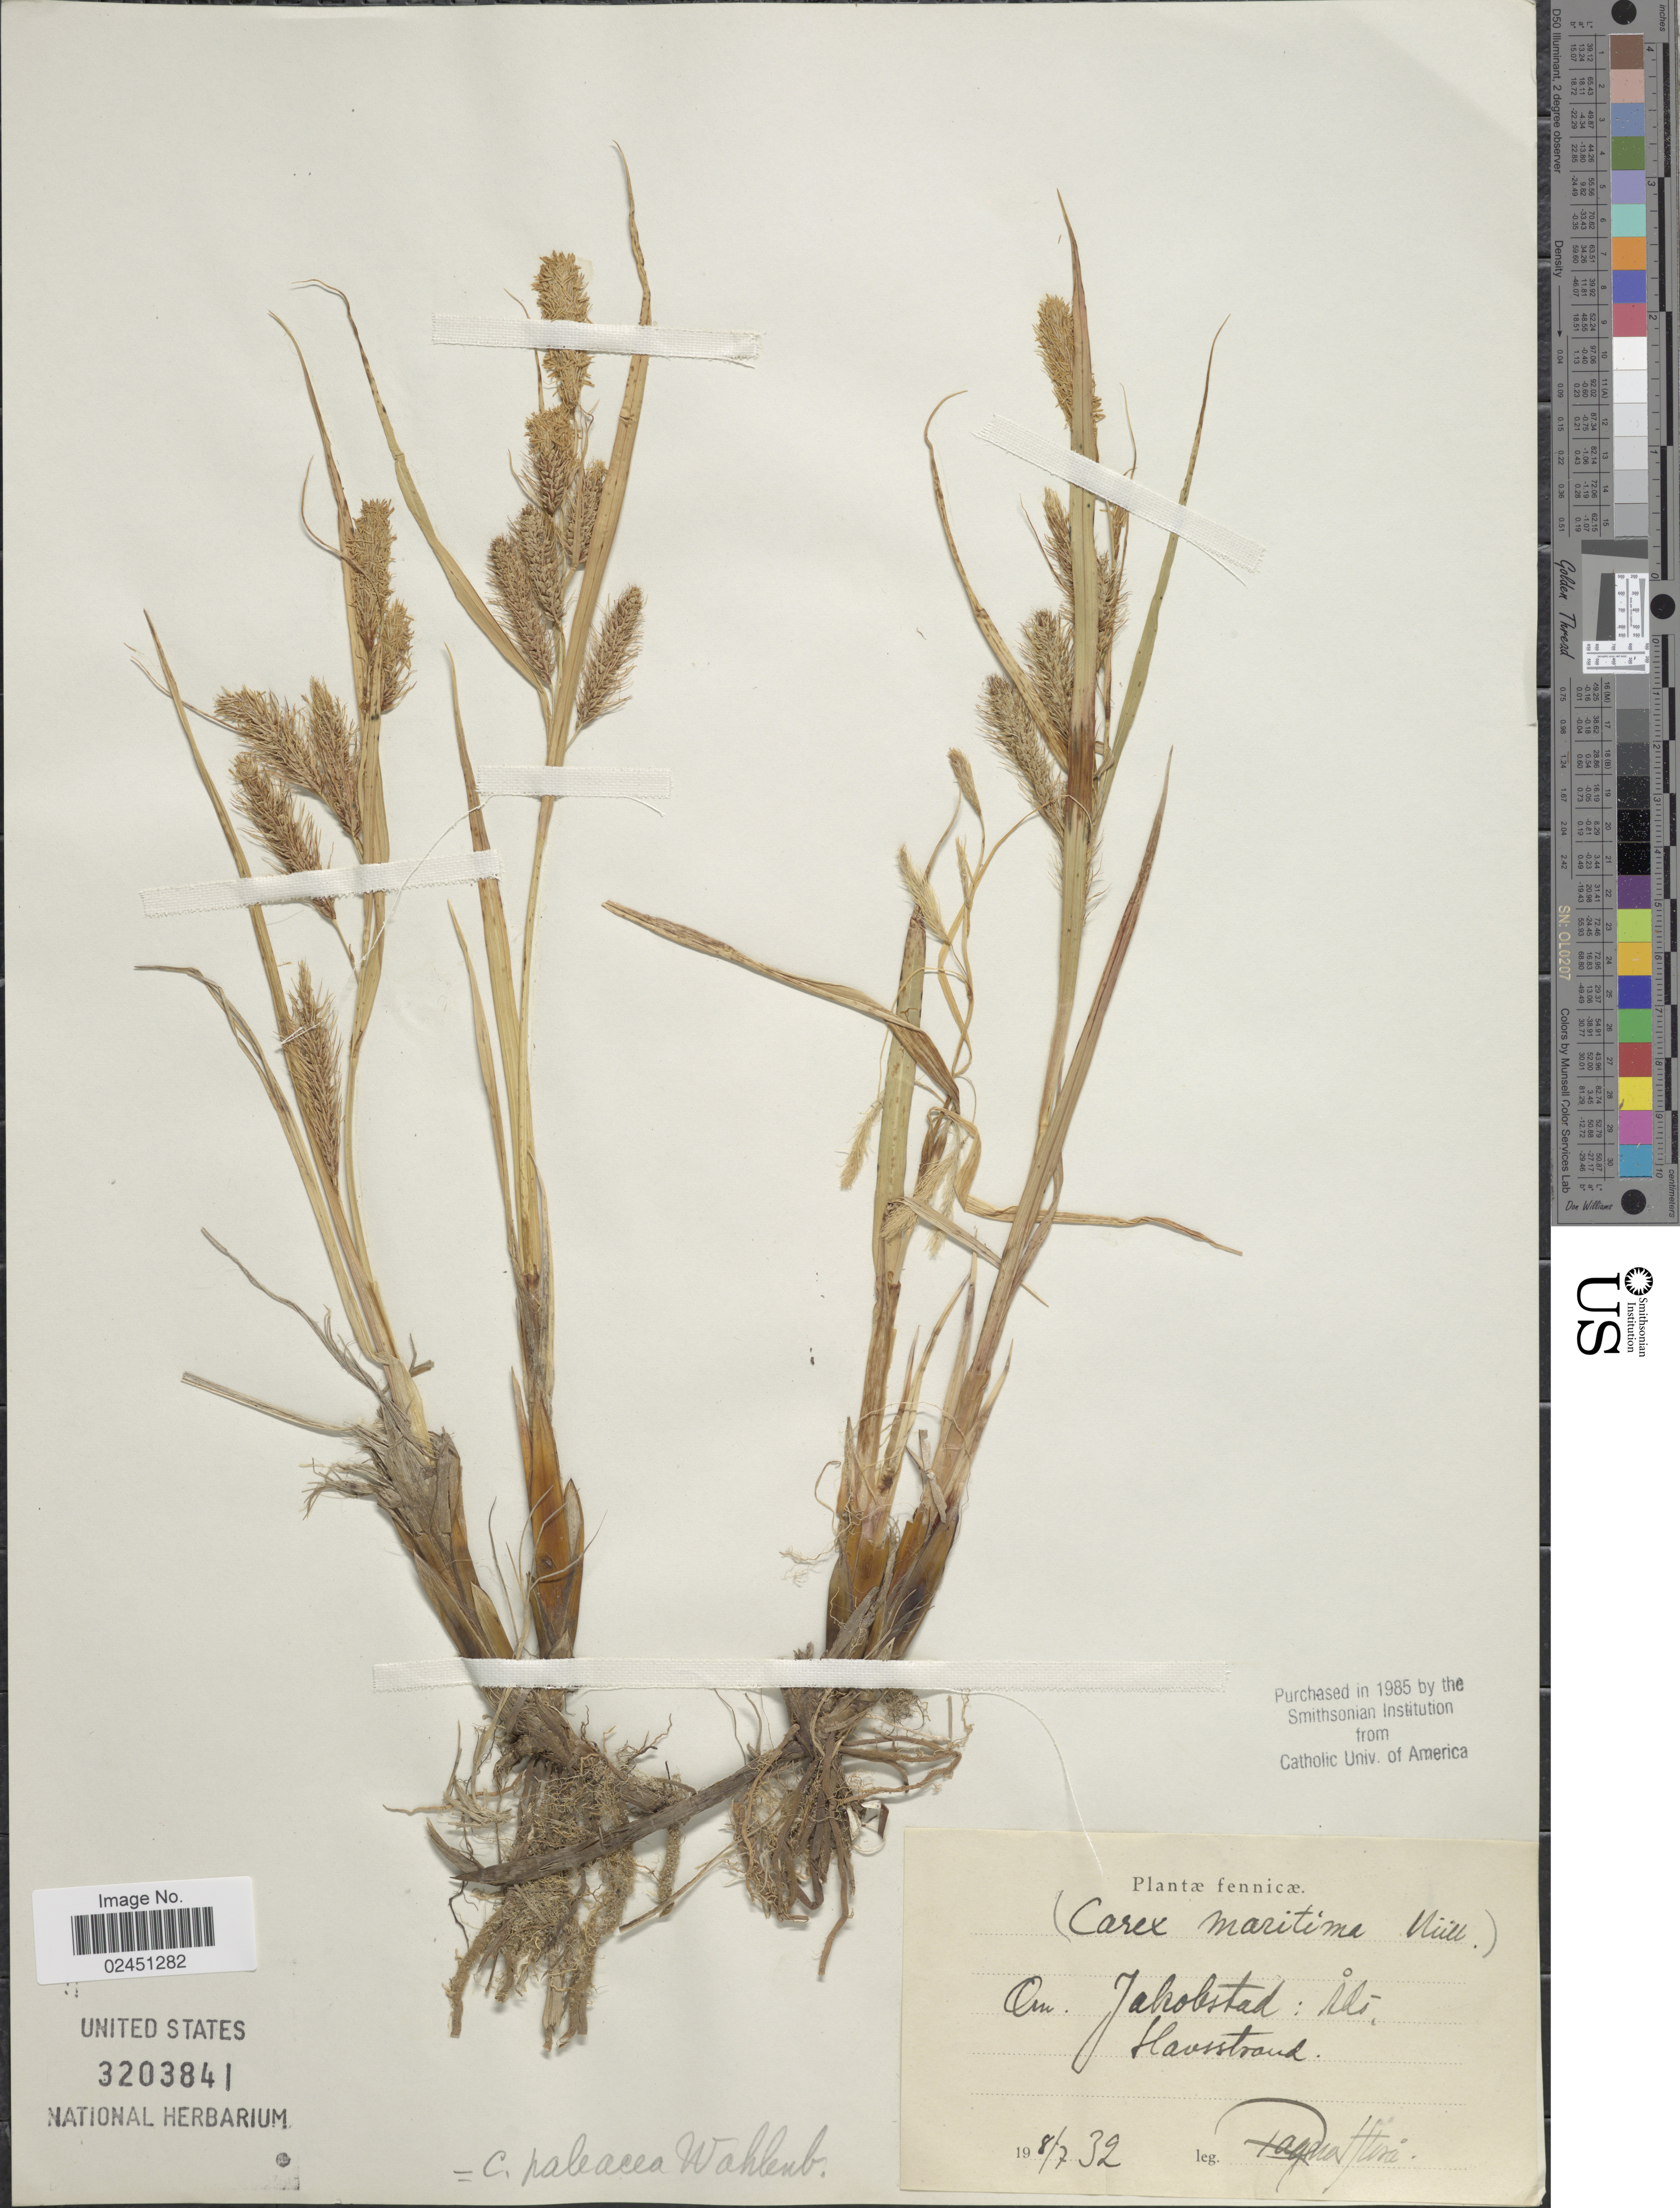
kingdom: Plantae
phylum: Tracheophyta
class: Liliopsida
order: Poales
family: Cyperaceae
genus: Carex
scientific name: Carex paleacea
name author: Schreb. ex Wahlenb.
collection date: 1932-07-08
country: Finland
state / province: Pohjanmaa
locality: Jakobstad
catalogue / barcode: US 3203841